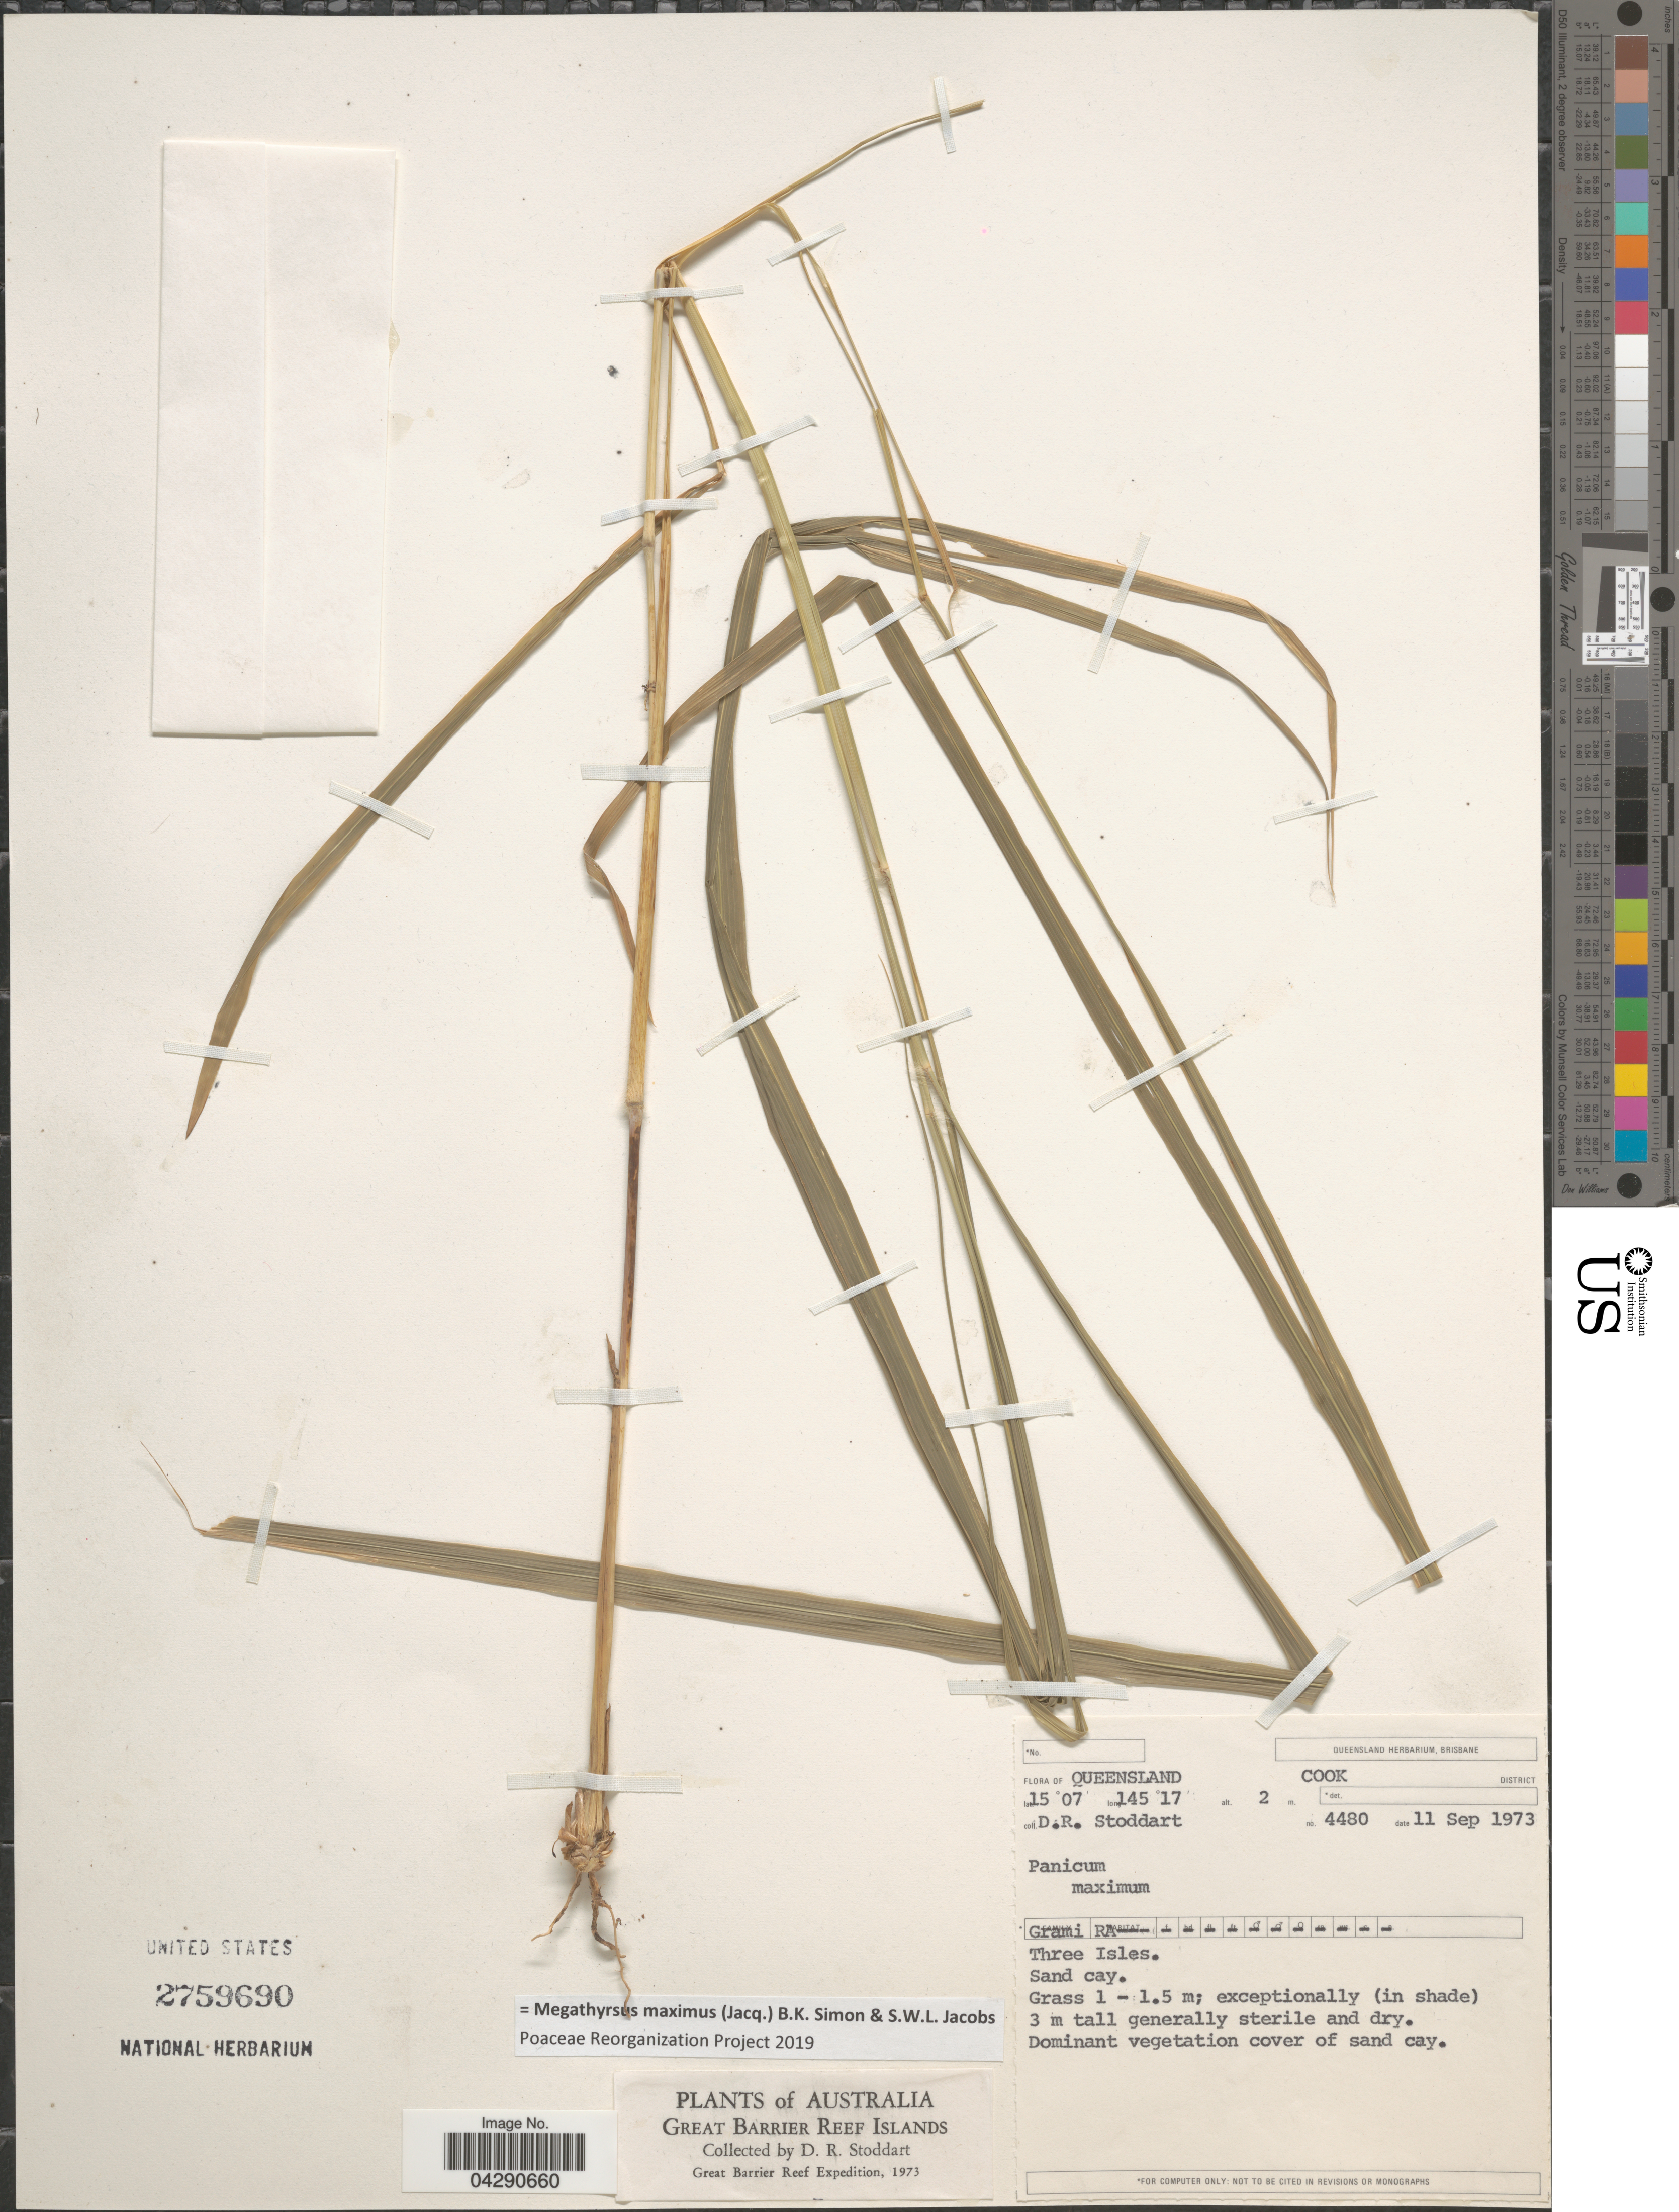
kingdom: Plantae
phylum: Tracheophyta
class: Liliopsida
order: Poales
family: Poaceae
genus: Megathyrsus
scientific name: Megathyrsus maximus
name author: (Jacq.) B.K. Simon & S.W.L. Jacobs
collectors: D. R. Stoddart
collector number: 4480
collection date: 1973-09-11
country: Australia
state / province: Queensland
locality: Cook District. Three Isles.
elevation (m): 2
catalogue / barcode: US 2759690